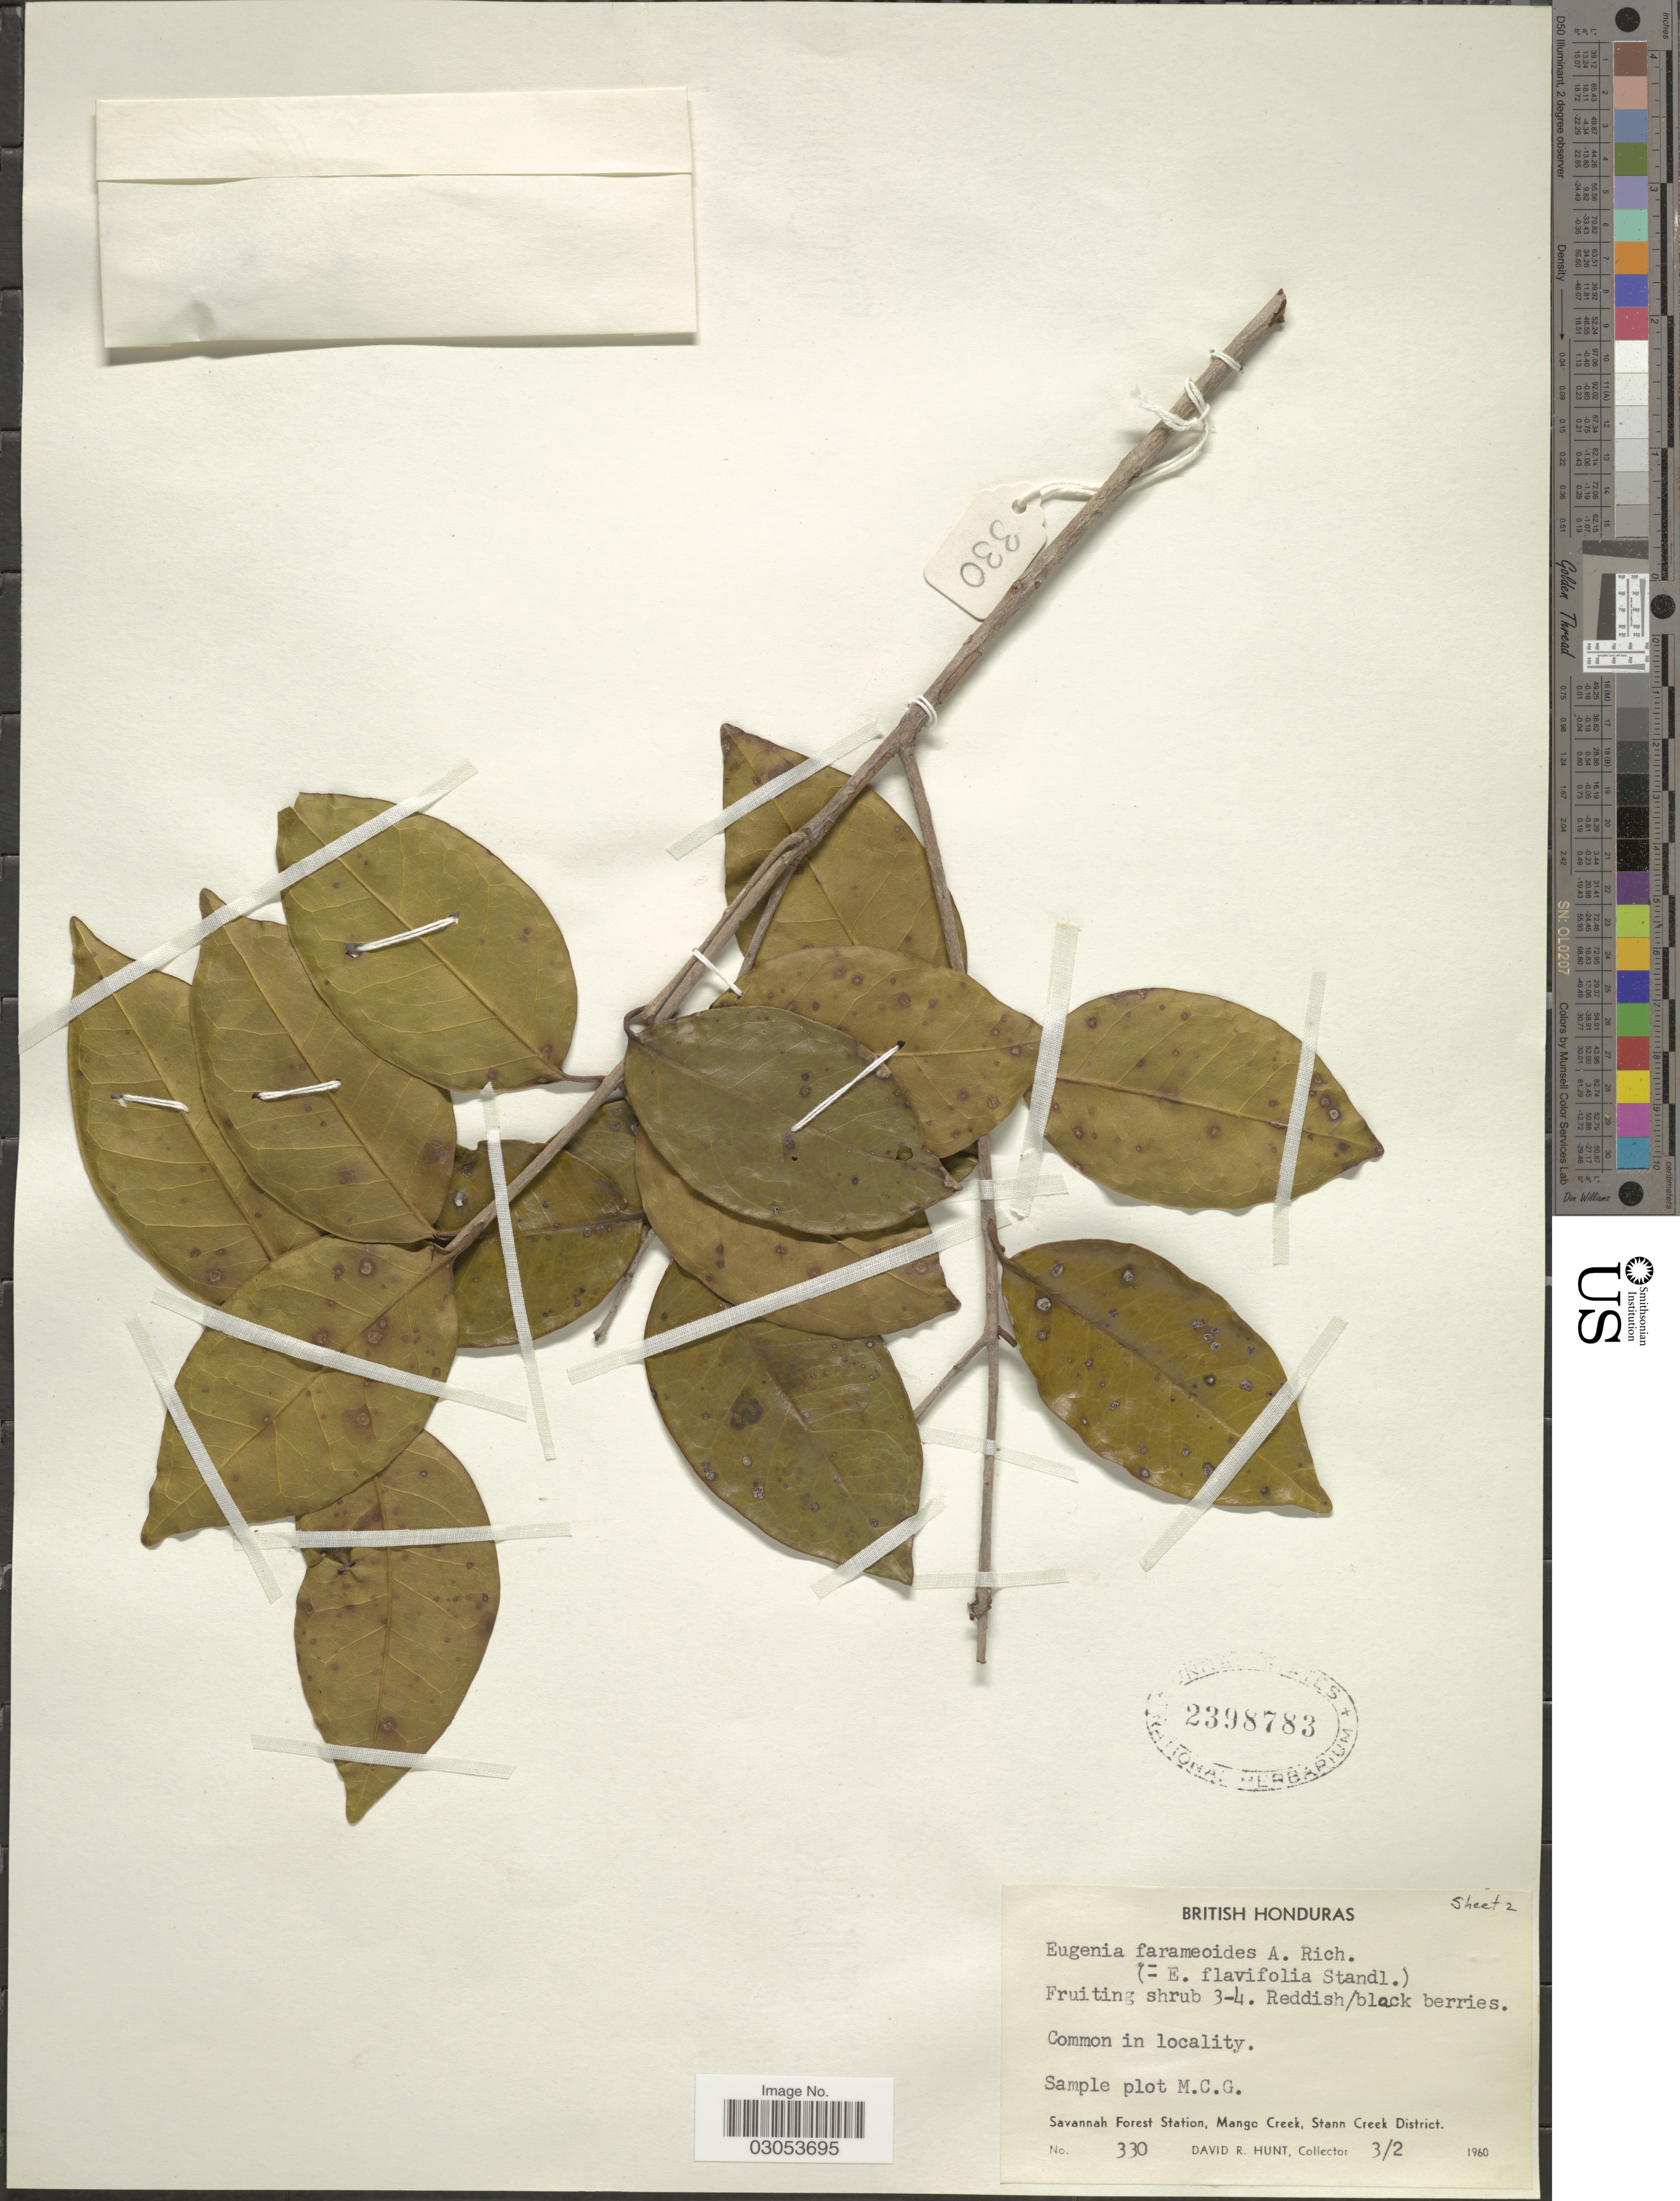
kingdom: Plantae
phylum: Tracheophyta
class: Magnoliopsida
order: Myrtales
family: Myrtaceae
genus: Eugenia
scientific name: Eugenia farameoides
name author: A. Rich.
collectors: D. R. Hunt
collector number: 330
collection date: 1960-02-03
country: Belize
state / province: Stann Creek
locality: British Honduras. Savannah Forest Station, Mango Creek, Stann Creek District.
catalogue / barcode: US 2398783